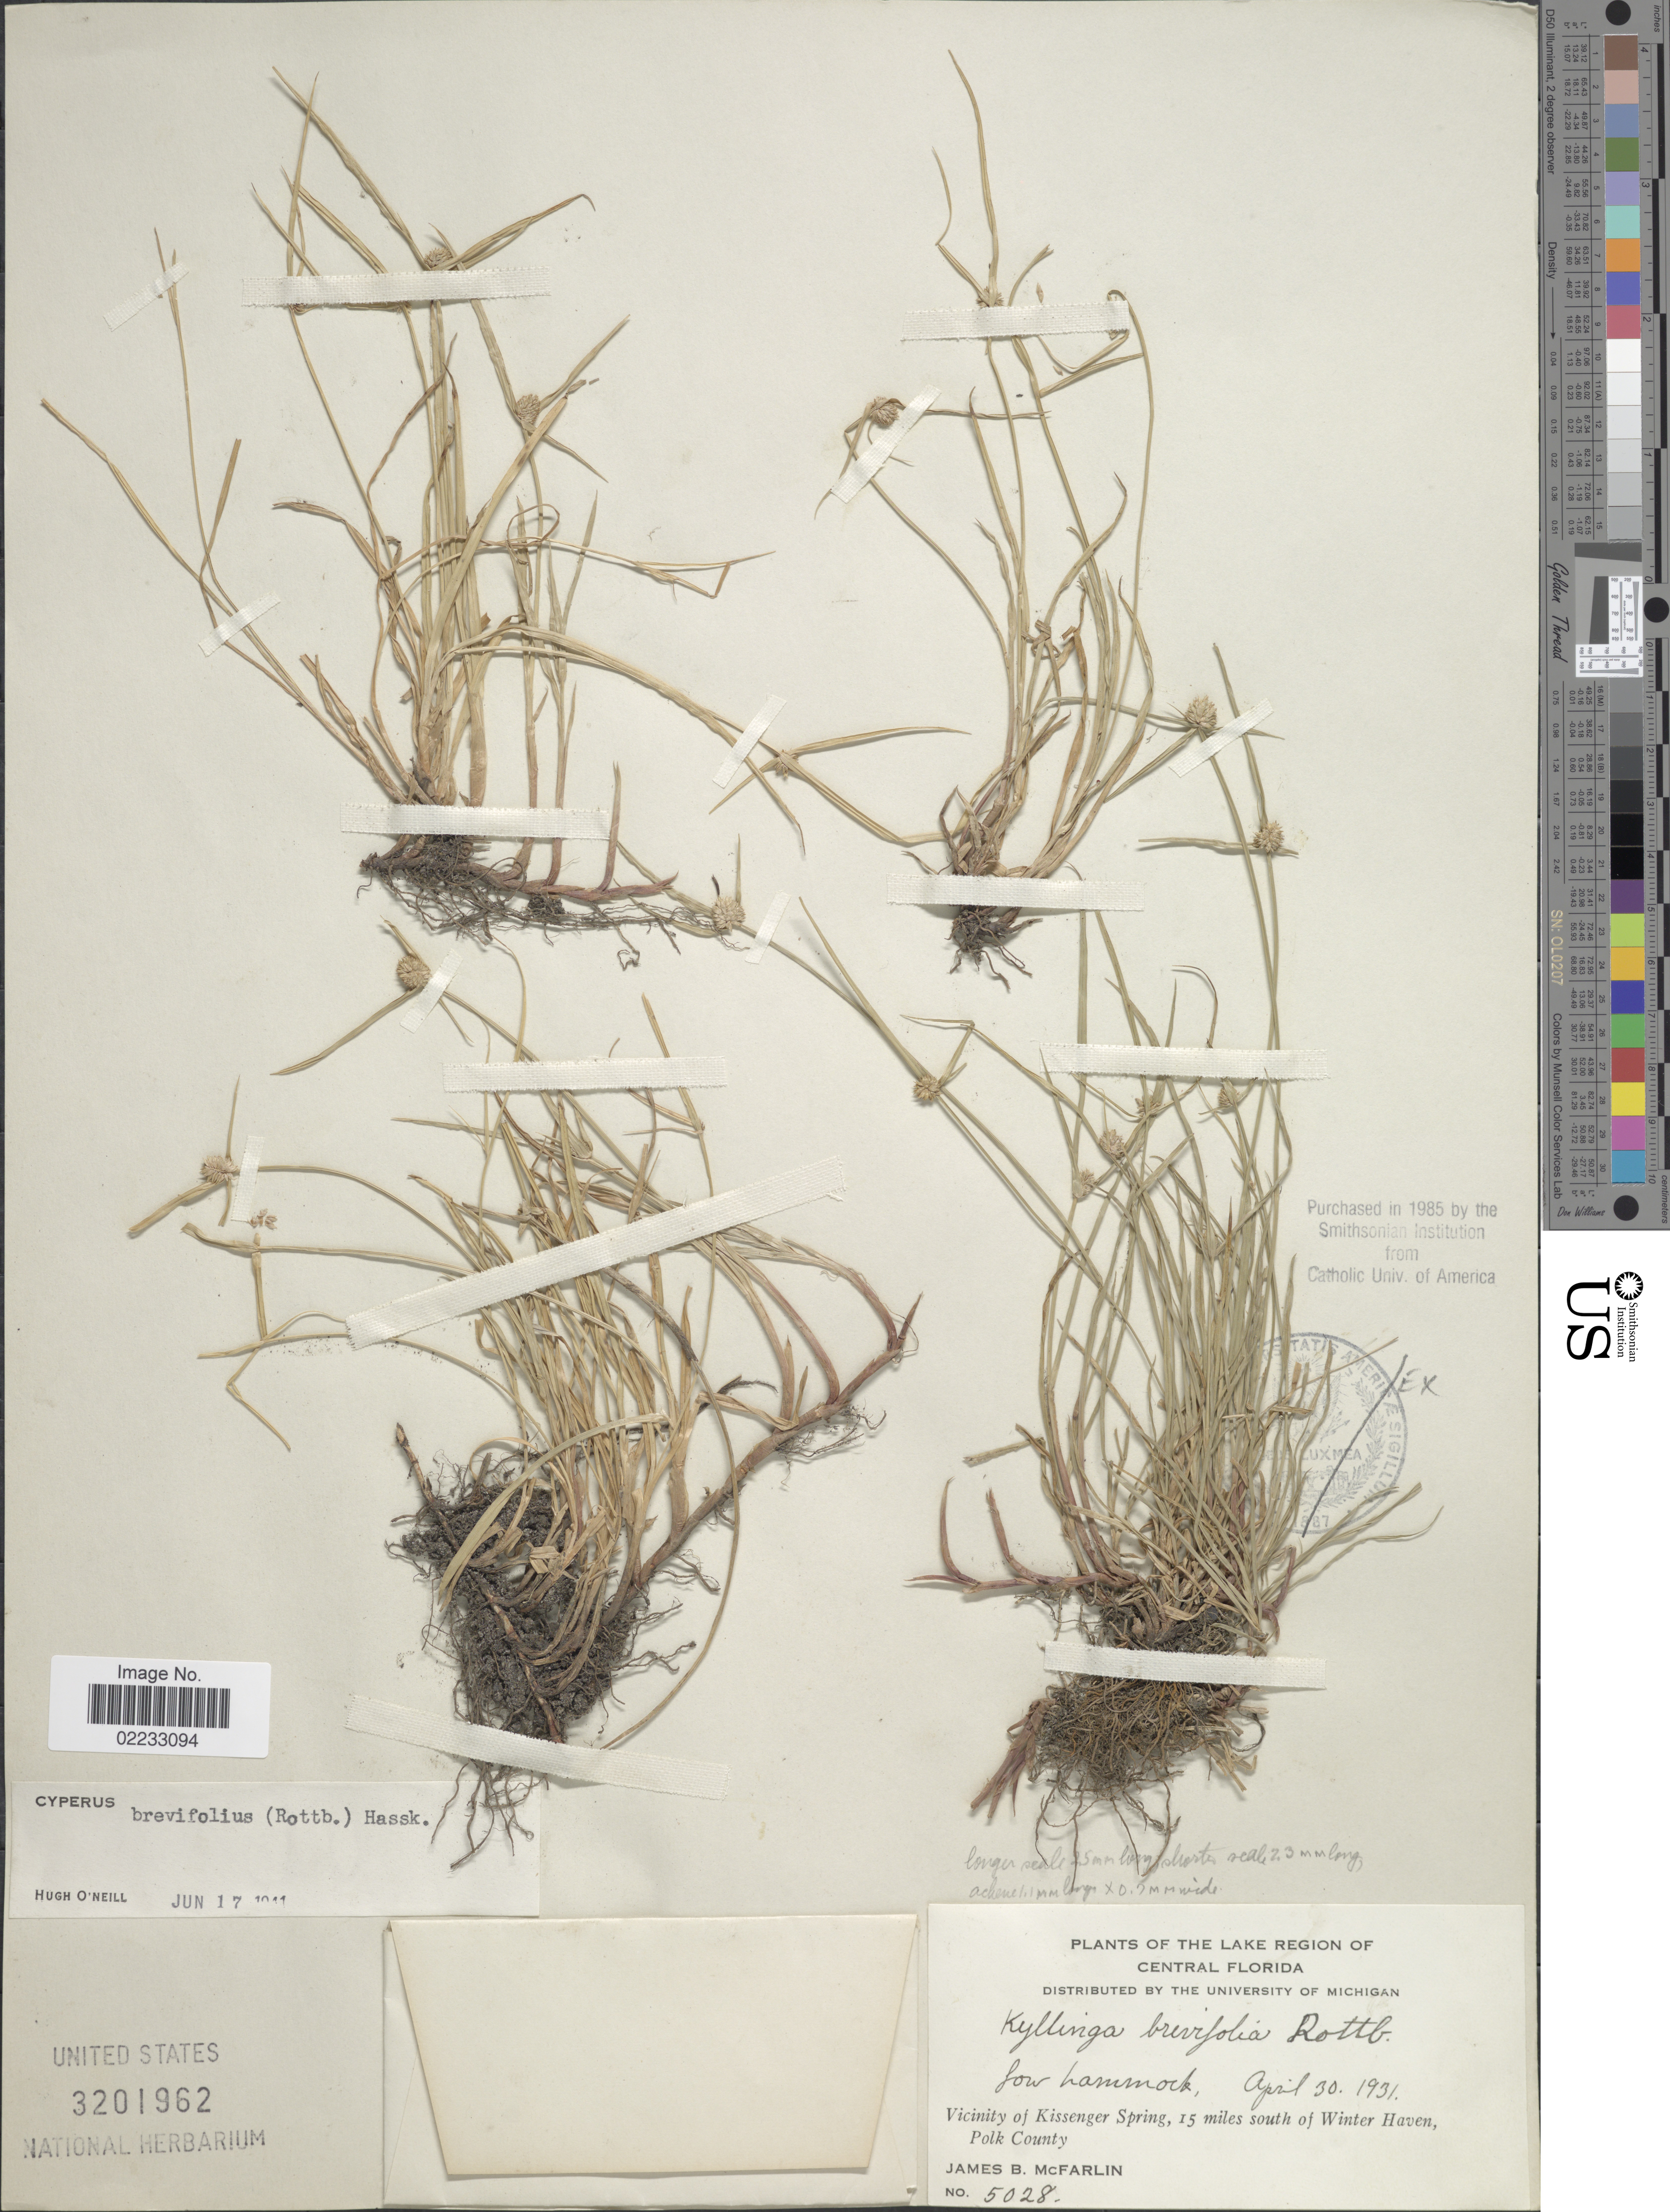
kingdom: Plantae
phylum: Tracheophyta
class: Liliopsida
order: Poales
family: Cyperaceae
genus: Cyperus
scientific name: Cyperus brevifolius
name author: (Rottb.) Hassk.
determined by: Strong, M. T., (US), Smithsonian Institution - National Museum of Natural History (UNITED STATES)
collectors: J. McFarlin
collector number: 5028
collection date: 1931-04-30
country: United States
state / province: Florida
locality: The lake Region of Central Florida, Vicinity of Kissenger Spring, 15 miles south of Winter Haven, Polk County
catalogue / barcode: US 3201962